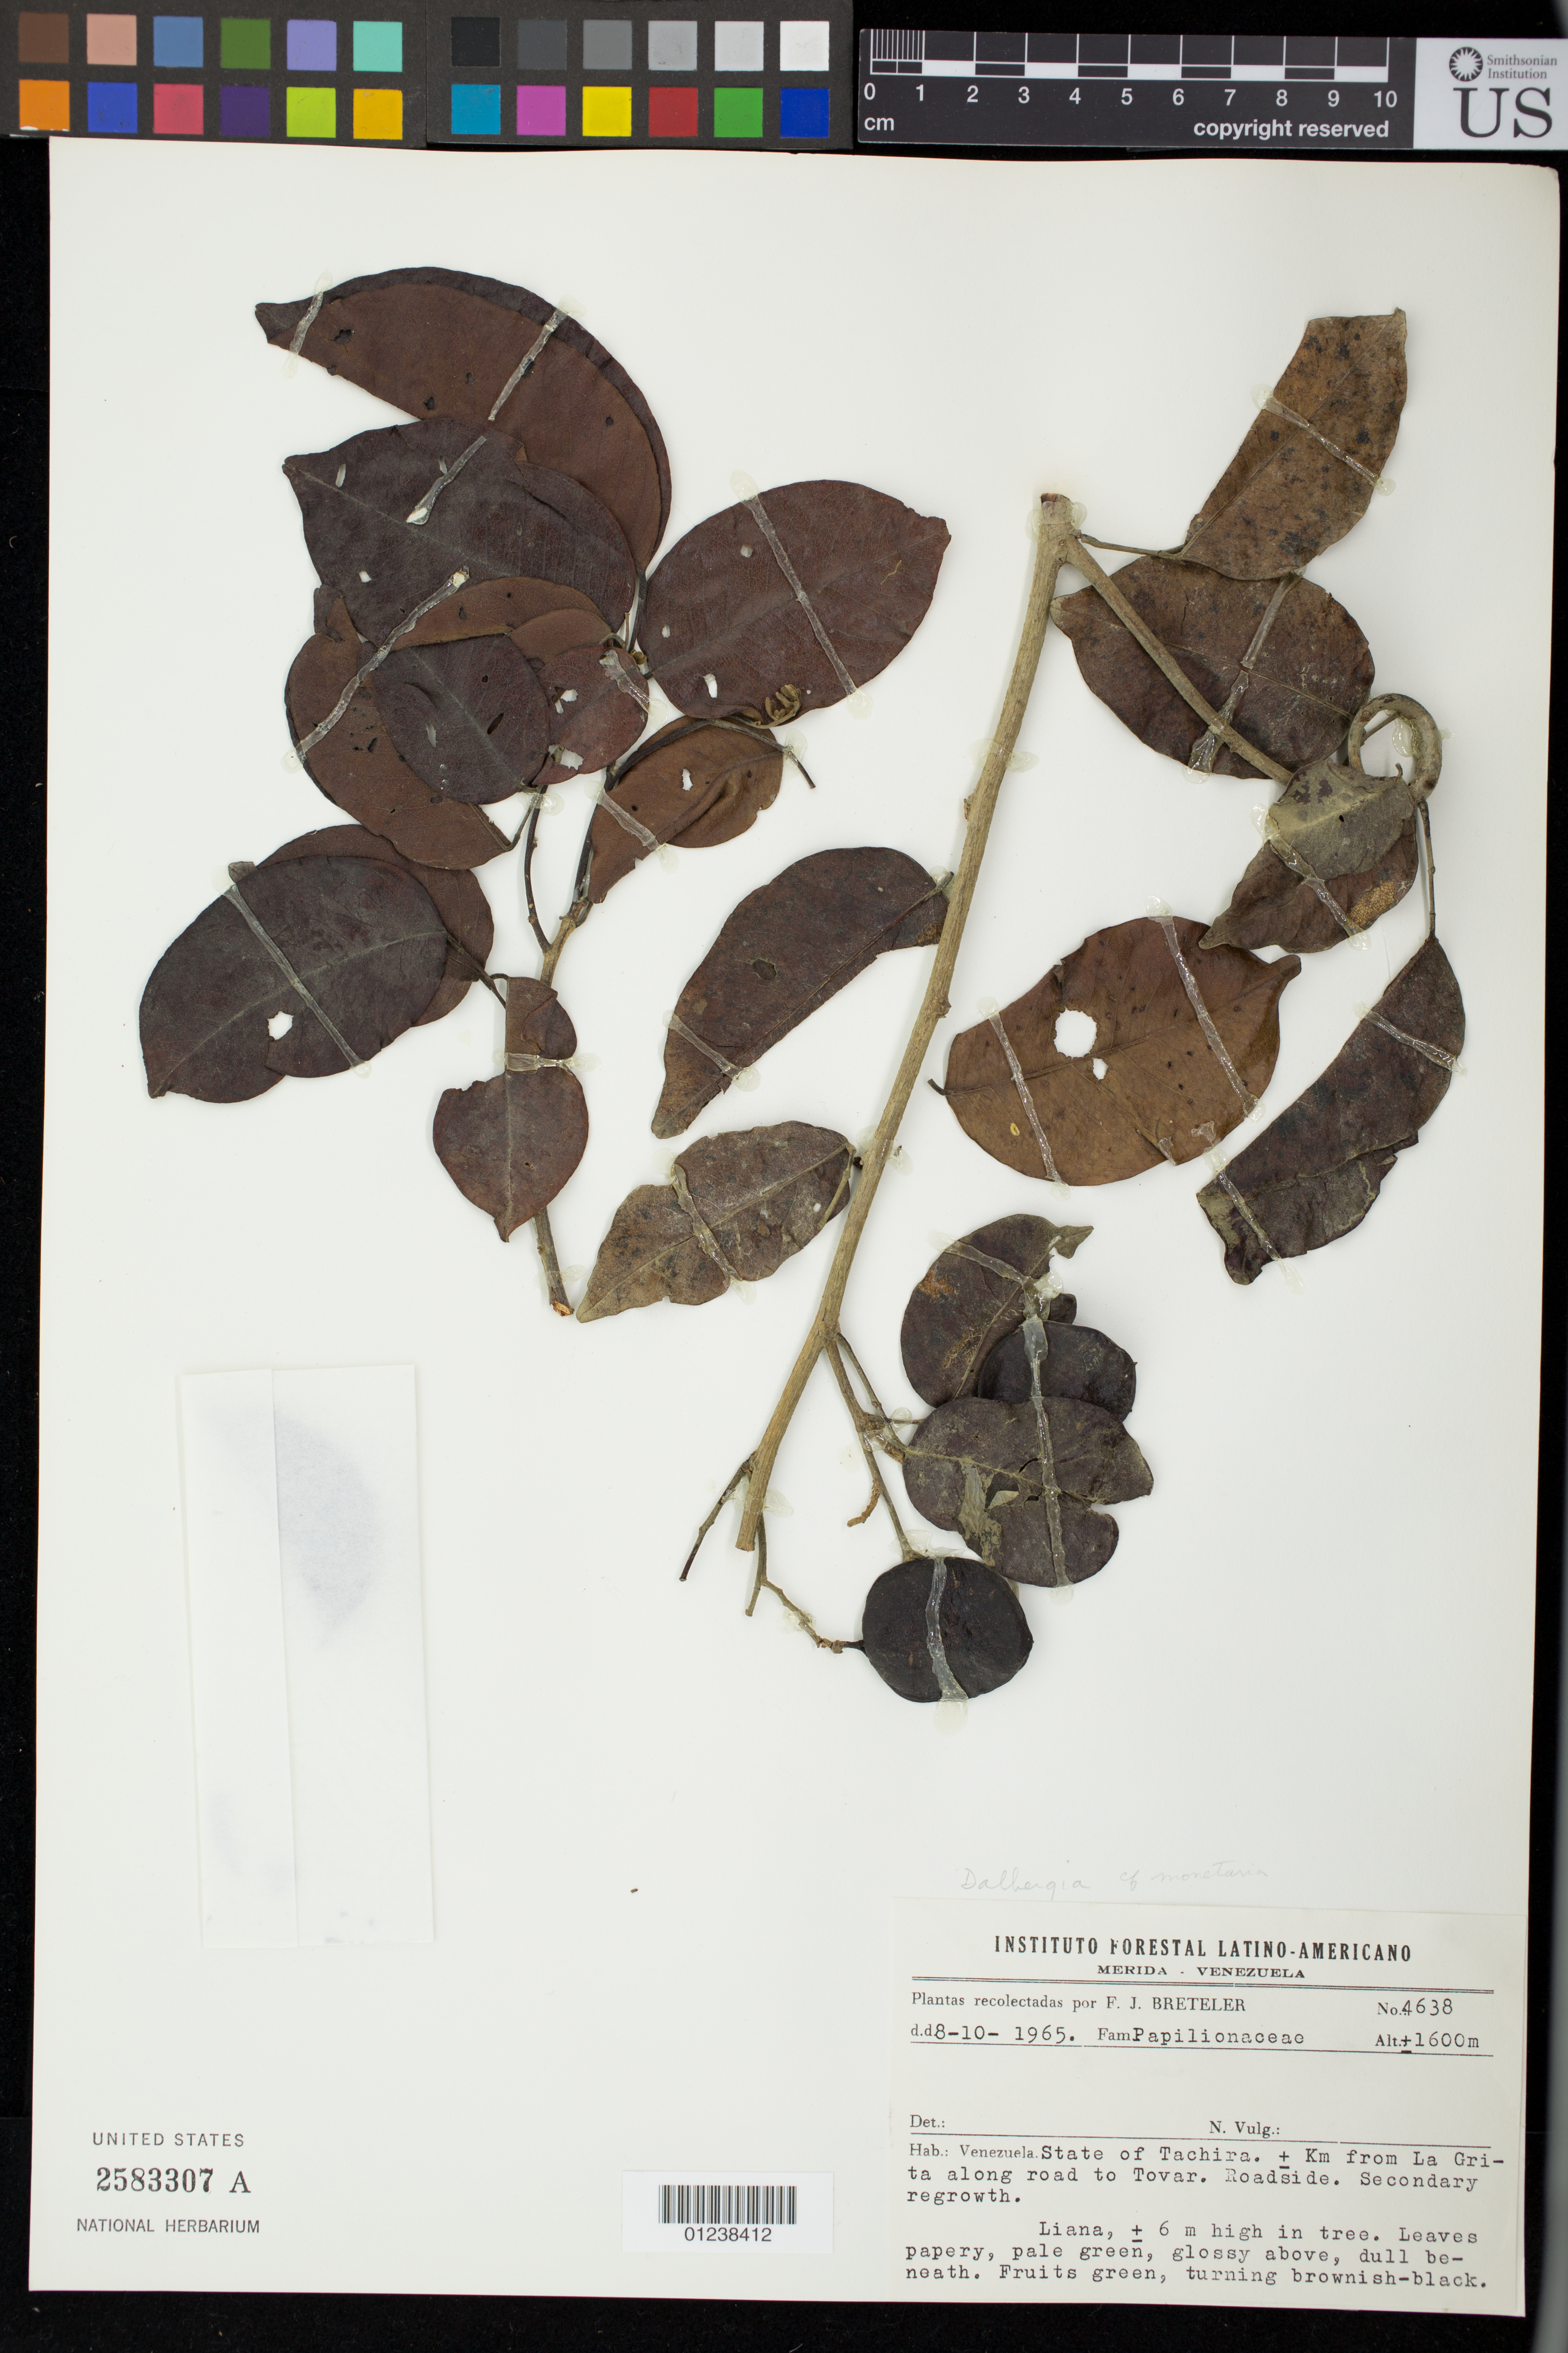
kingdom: Plantae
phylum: Tracheophyta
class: Magnoliopsida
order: Fabales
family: Fabaceae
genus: Dalbergia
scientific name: Dalbergia monetaria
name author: L. f.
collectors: F. J. Breteler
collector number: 4638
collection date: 1965-10-08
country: Venezuela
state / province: Tachira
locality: La Grita along road to Tovar. Roadside.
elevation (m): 1600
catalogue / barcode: US 2583307A